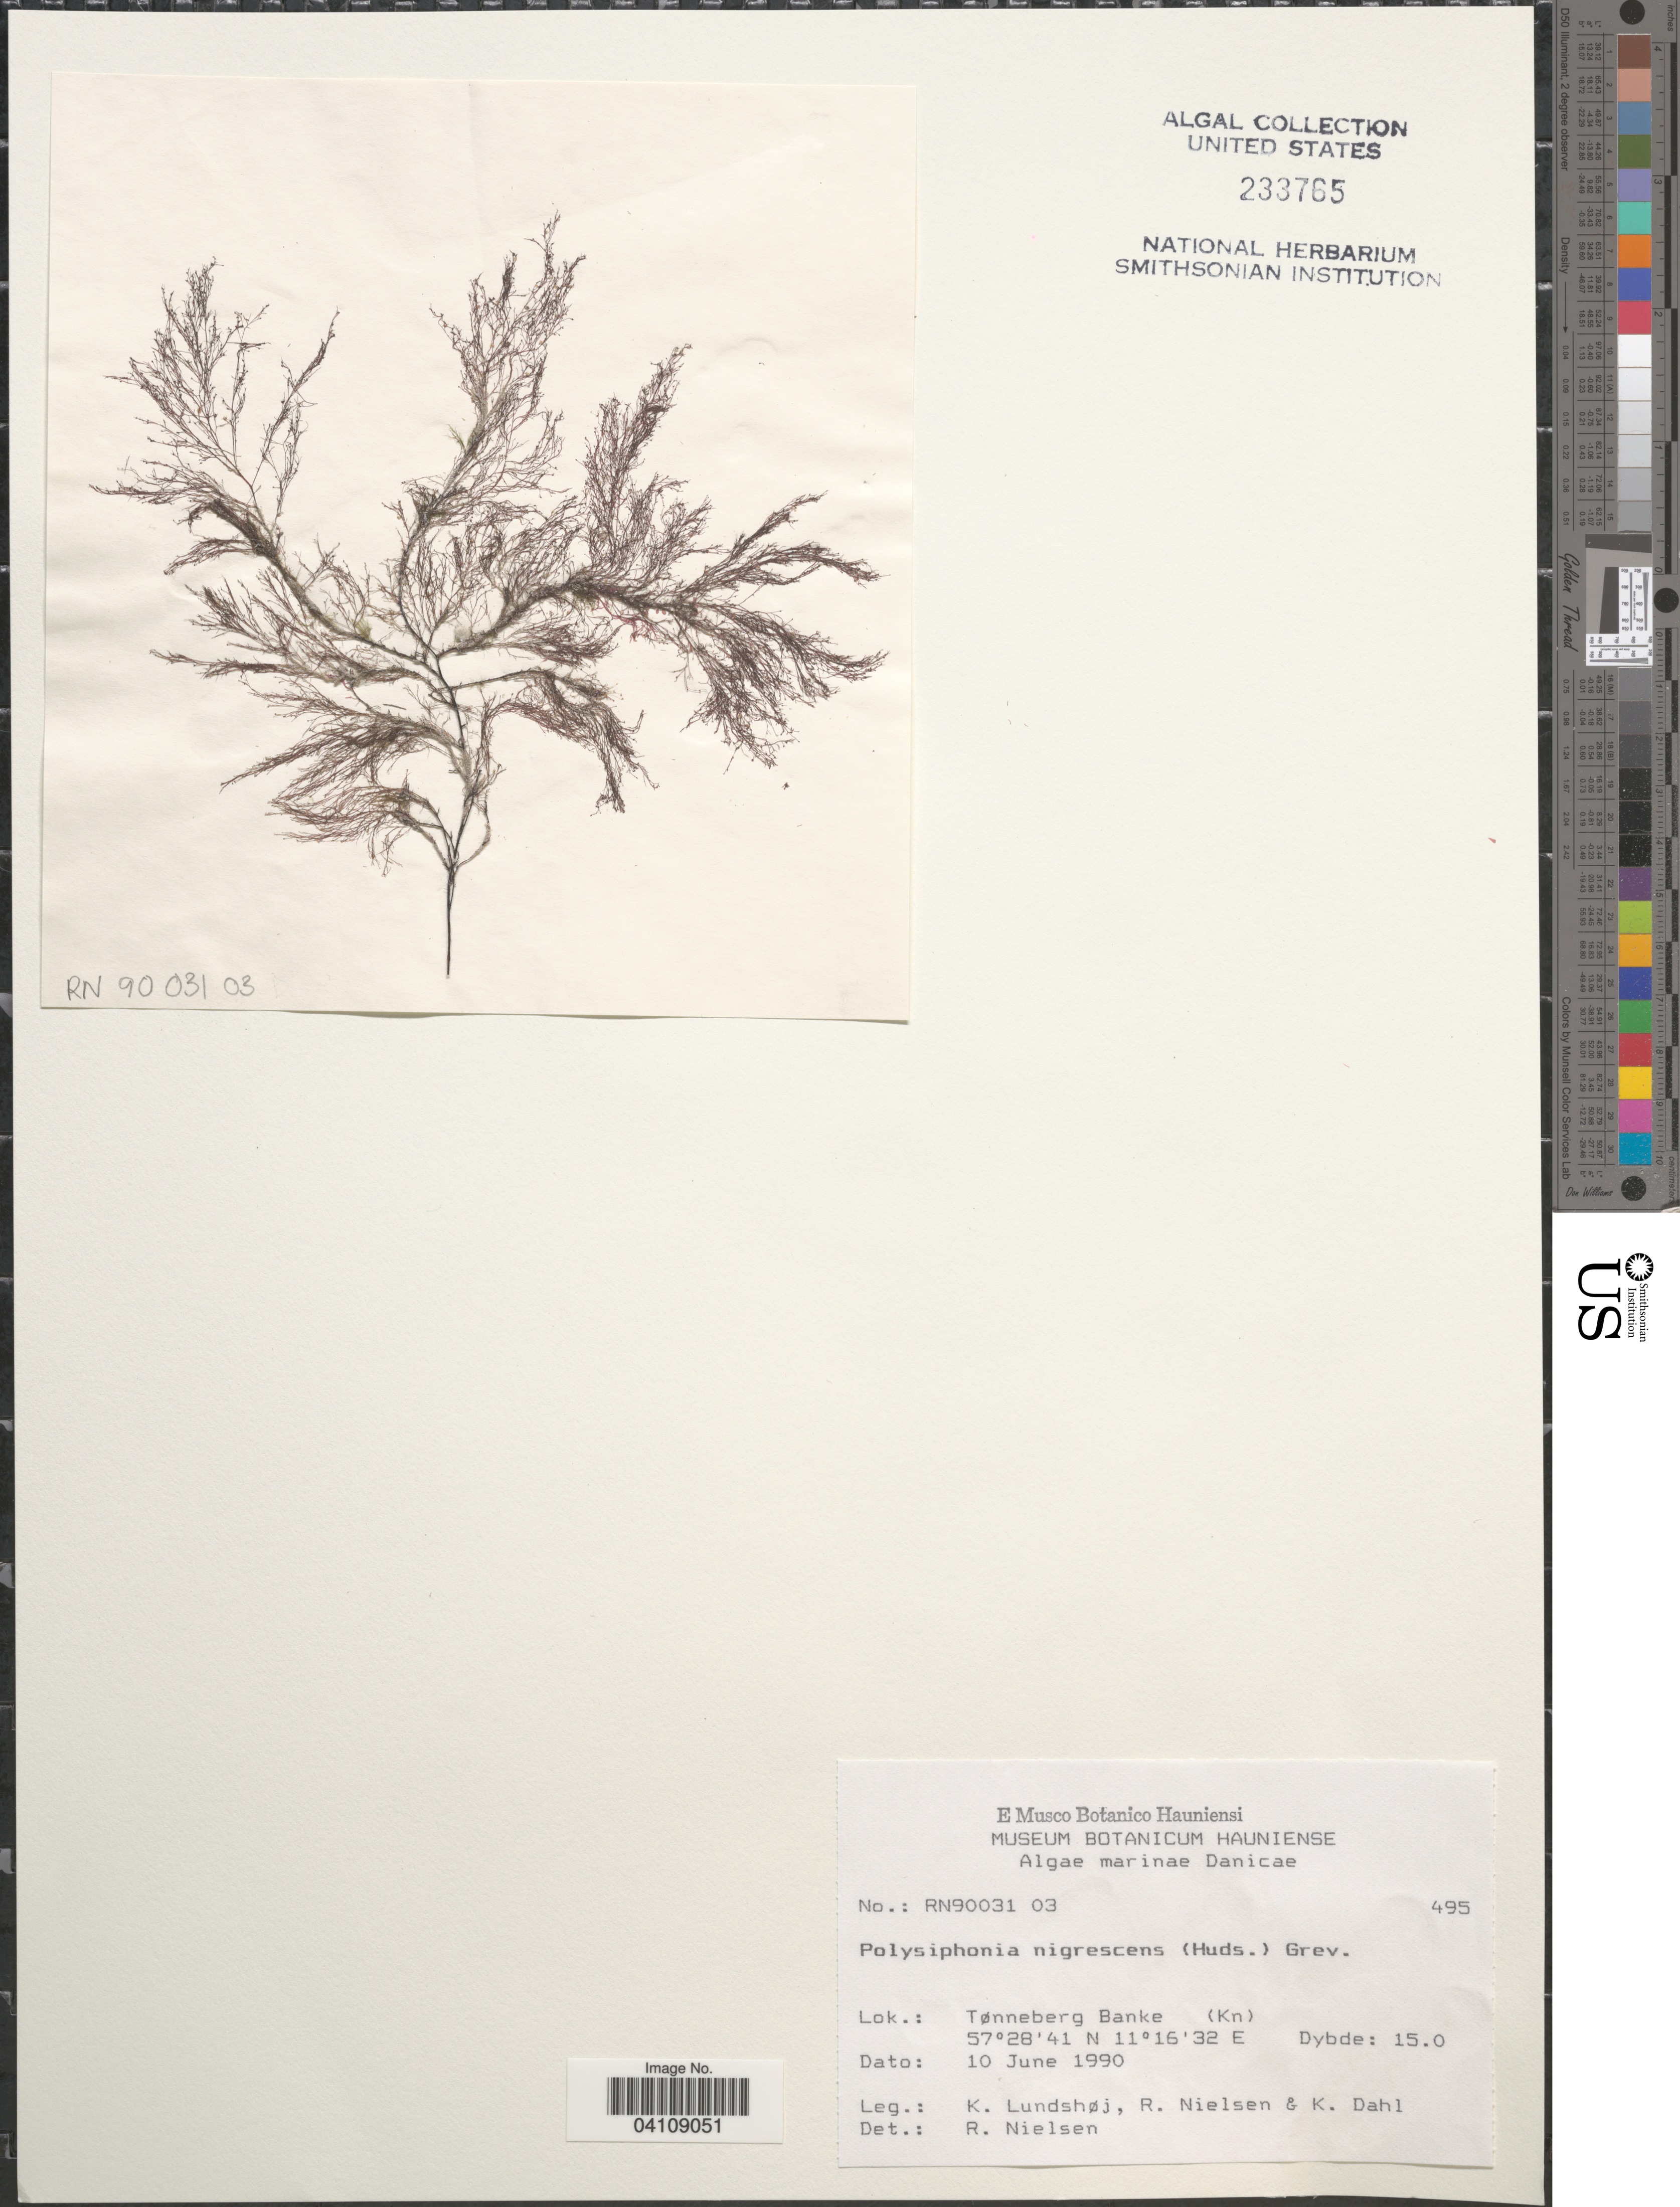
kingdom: Plantae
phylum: Rhodophyta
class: Florideophyceae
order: Ceramiales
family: Rhodomelaceae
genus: Polysiphonia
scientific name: Polysiphonia nigrescens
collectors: K. Lundshøj, R. Nielsen & K. Dahl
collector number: RN90031 03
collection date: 1990-06-10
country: Denmark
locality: Danicae. Tønneberg Banke (Kn).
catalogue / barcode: US 233765